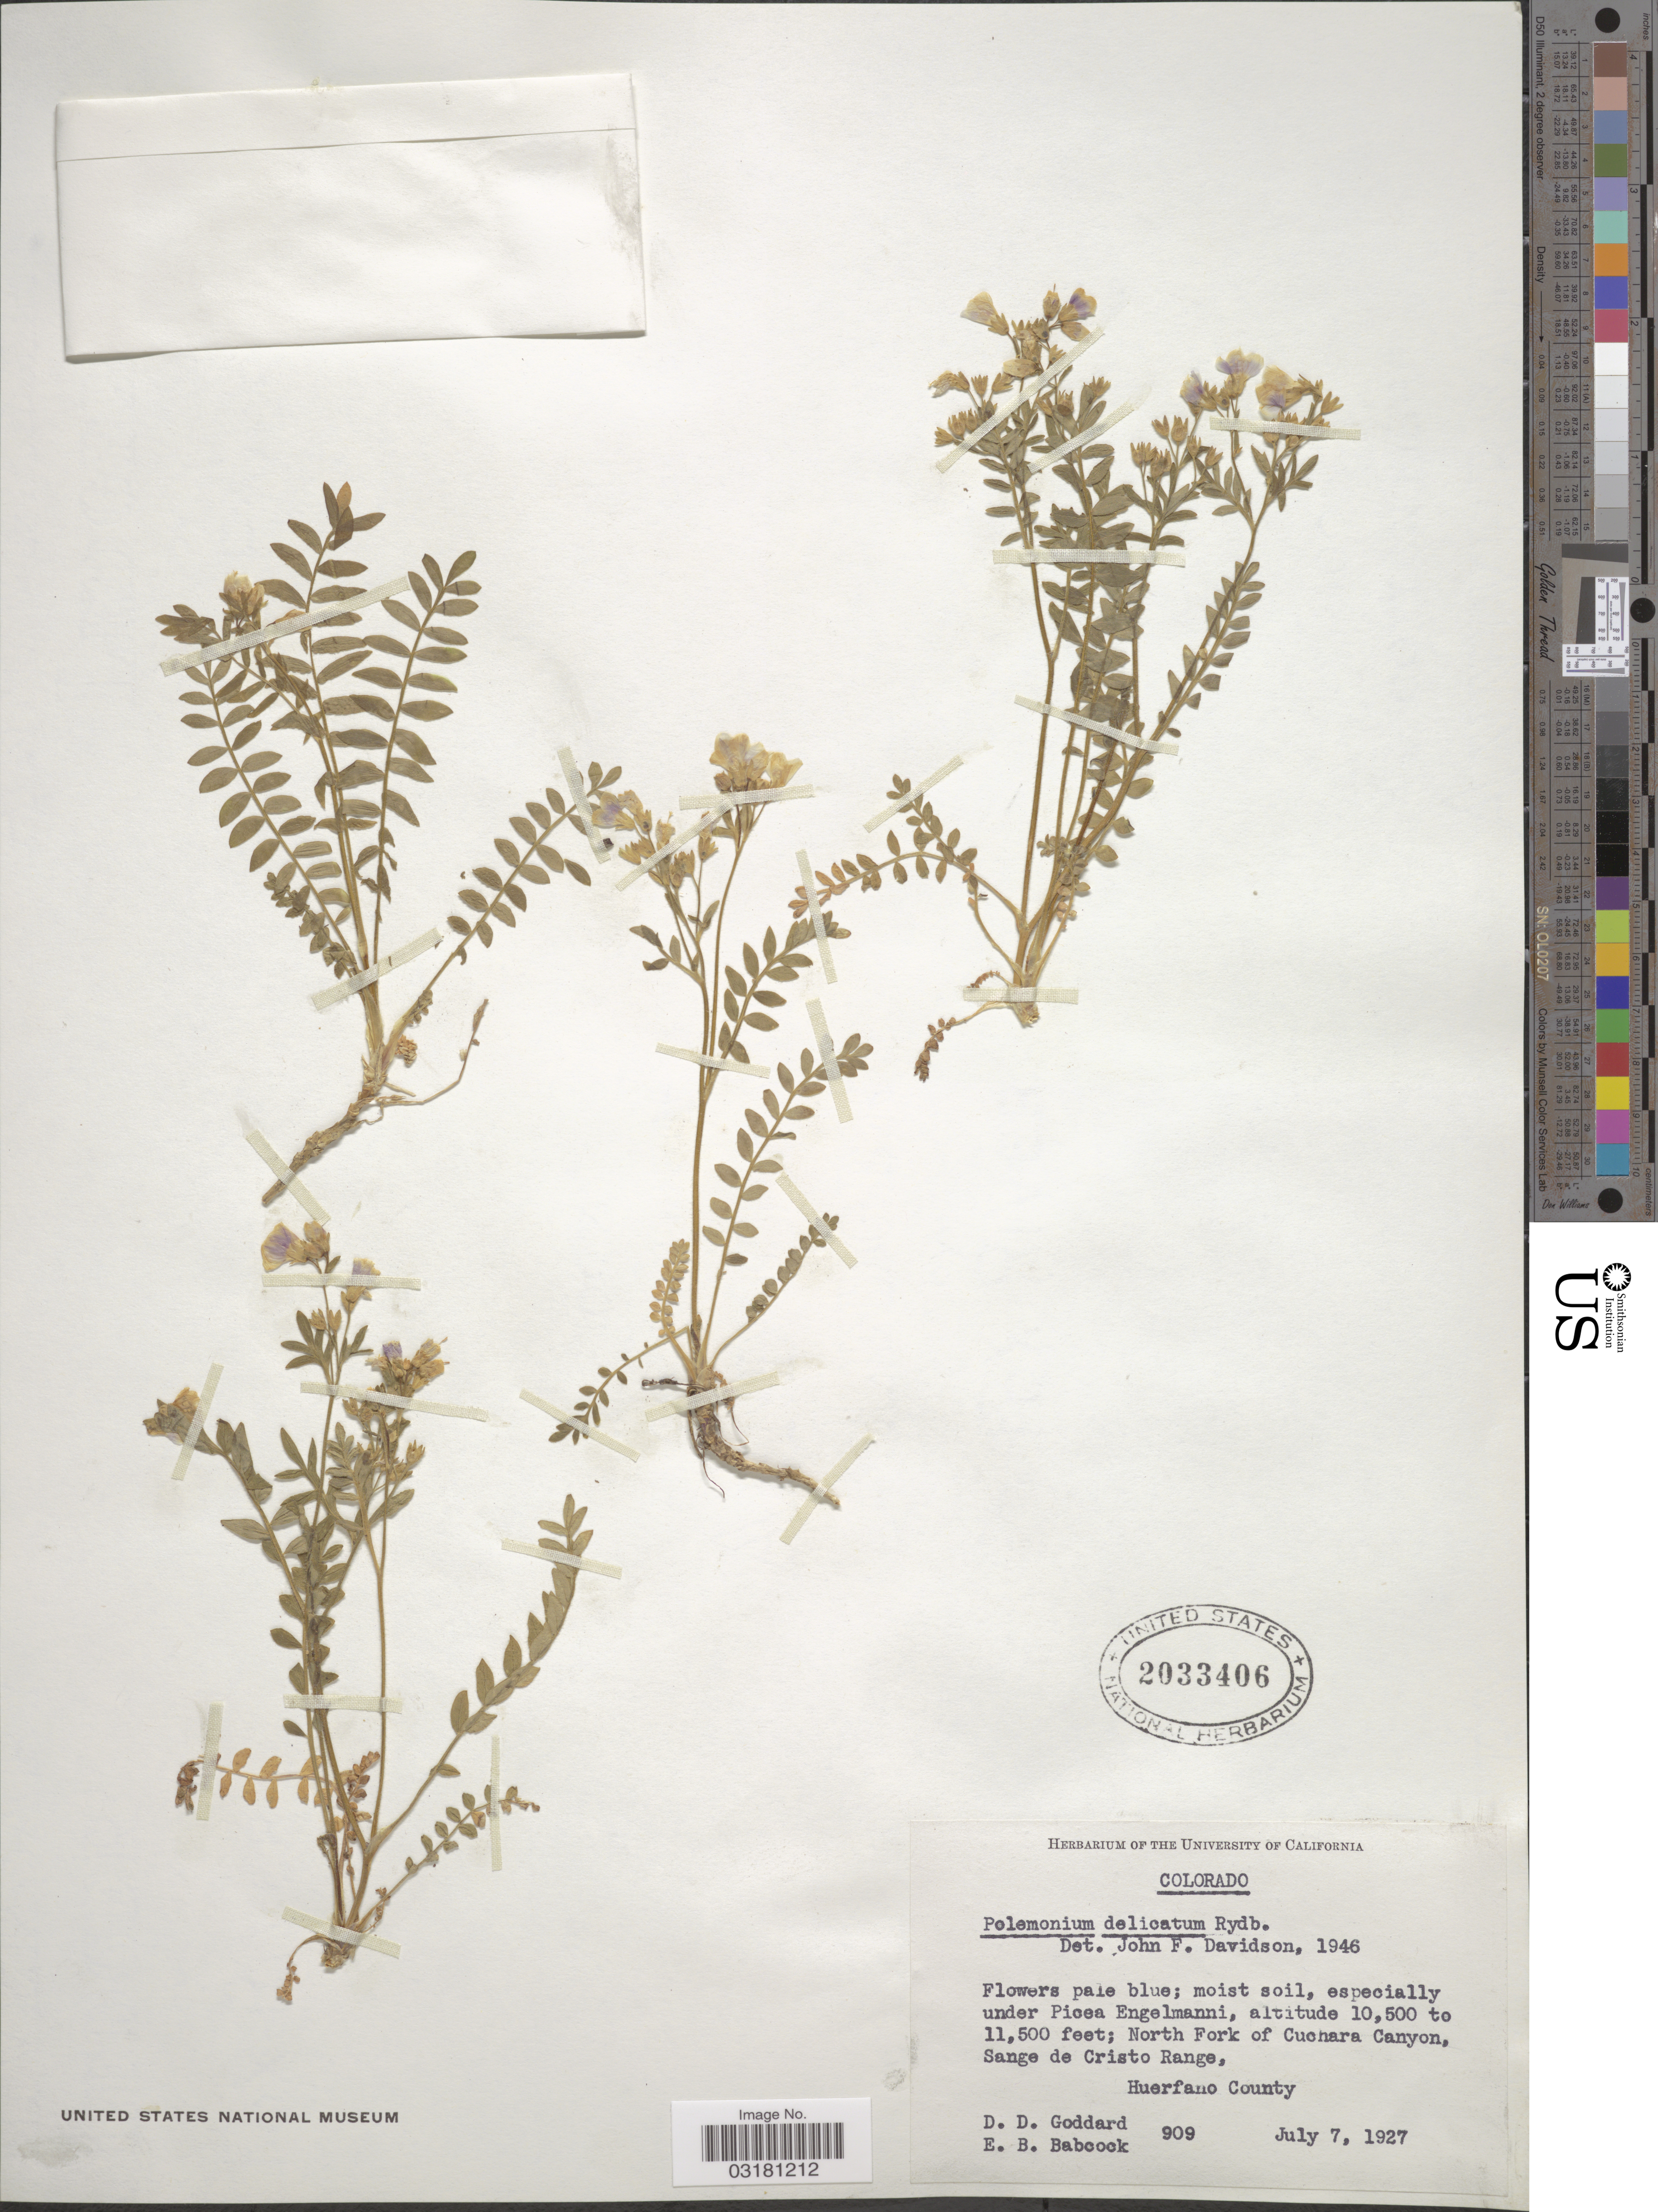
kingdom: Plantae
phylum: Tracheophyta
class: Magnoliopsida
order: Ericales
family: Polemoniaceae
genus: Polemonium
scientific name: Polemonium delicatum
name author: Rydb.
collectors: E. B. Babcock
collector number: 909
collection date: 1927-07-07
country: United States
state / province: Colorado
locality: North Fork of Cuchara Canyon, Sange de Cristo Range, Huerfano County.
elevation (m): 3200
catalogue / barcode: US 2033406